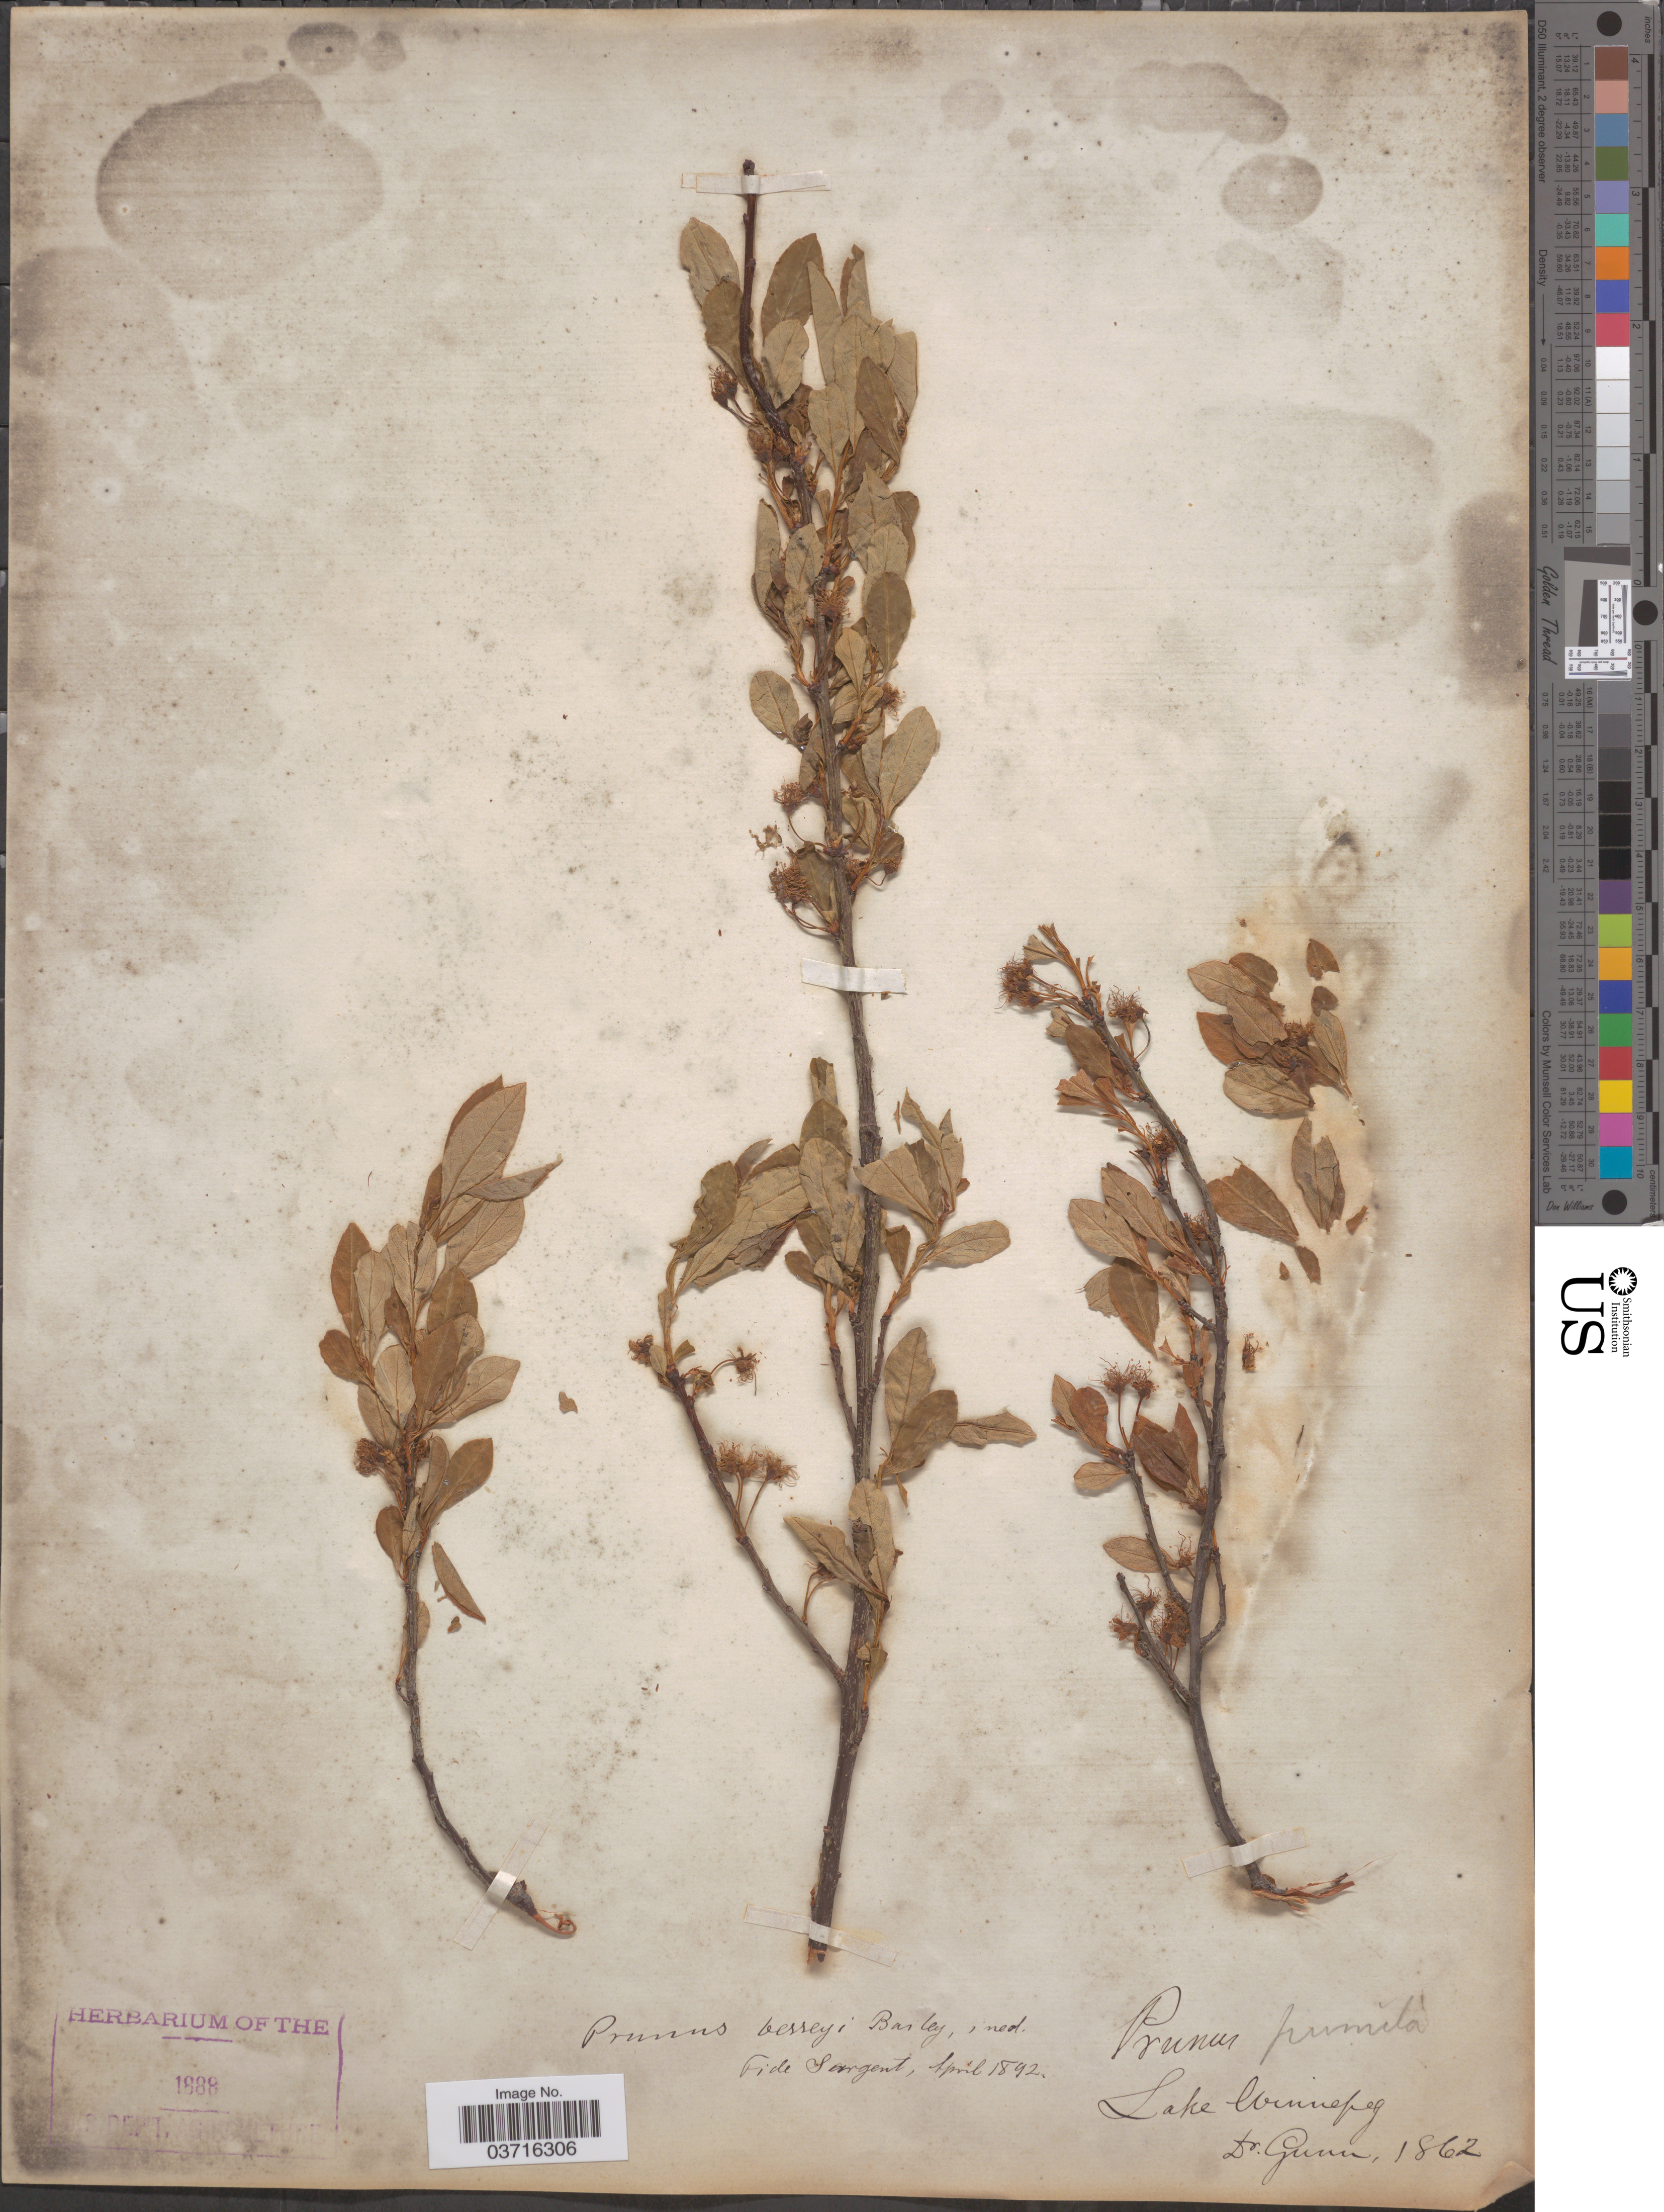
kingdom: Plantae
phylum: Tracheophyta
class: Magnoliopsida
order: Rosales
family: Rosaceae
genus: Prunus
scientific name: Prunus pumila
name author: L.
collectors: -. Gunn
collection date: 1862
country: Canada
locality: Lake Winnepeg.